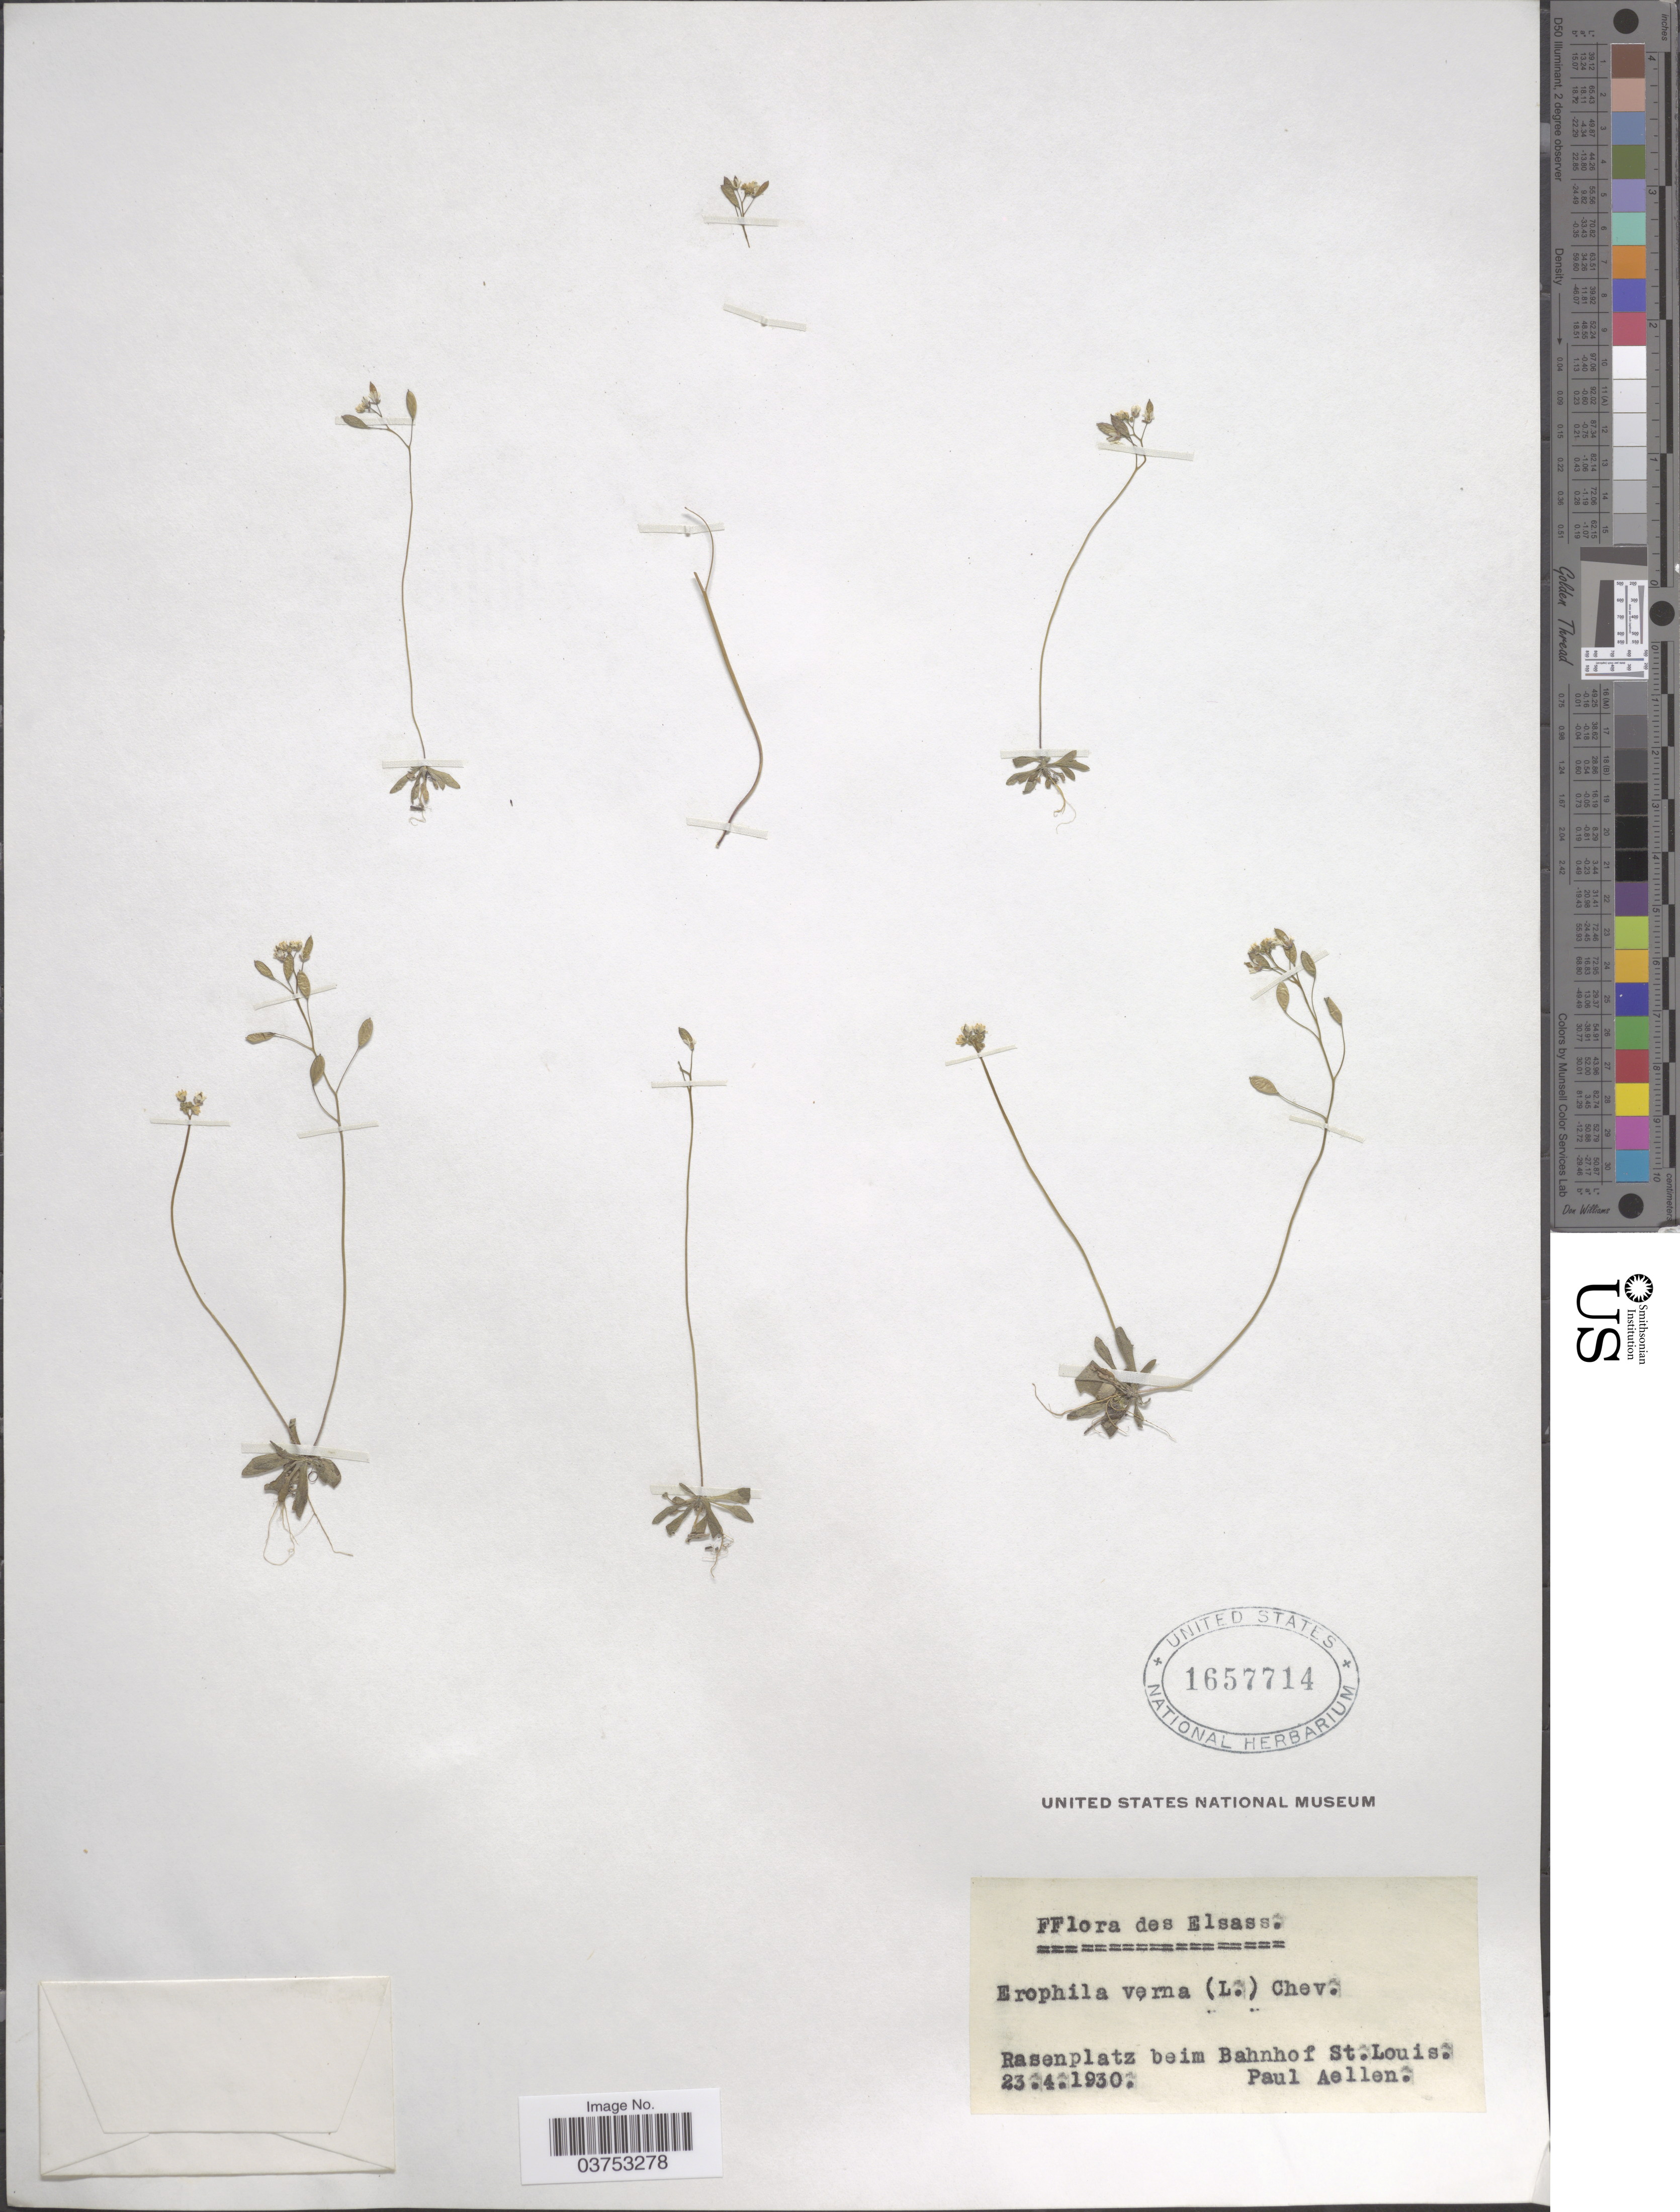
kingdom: Plantae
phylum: Tracheophyta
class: Magnoliopsida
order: Brassicales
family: Brassicaceae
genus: Draba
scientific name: Draba verna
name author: L.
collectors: P. Aellen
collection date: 1930-04-23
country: France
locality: Elsass. Rasenplatz beim Bahnhof St. Louis.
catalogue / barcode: US 1657714